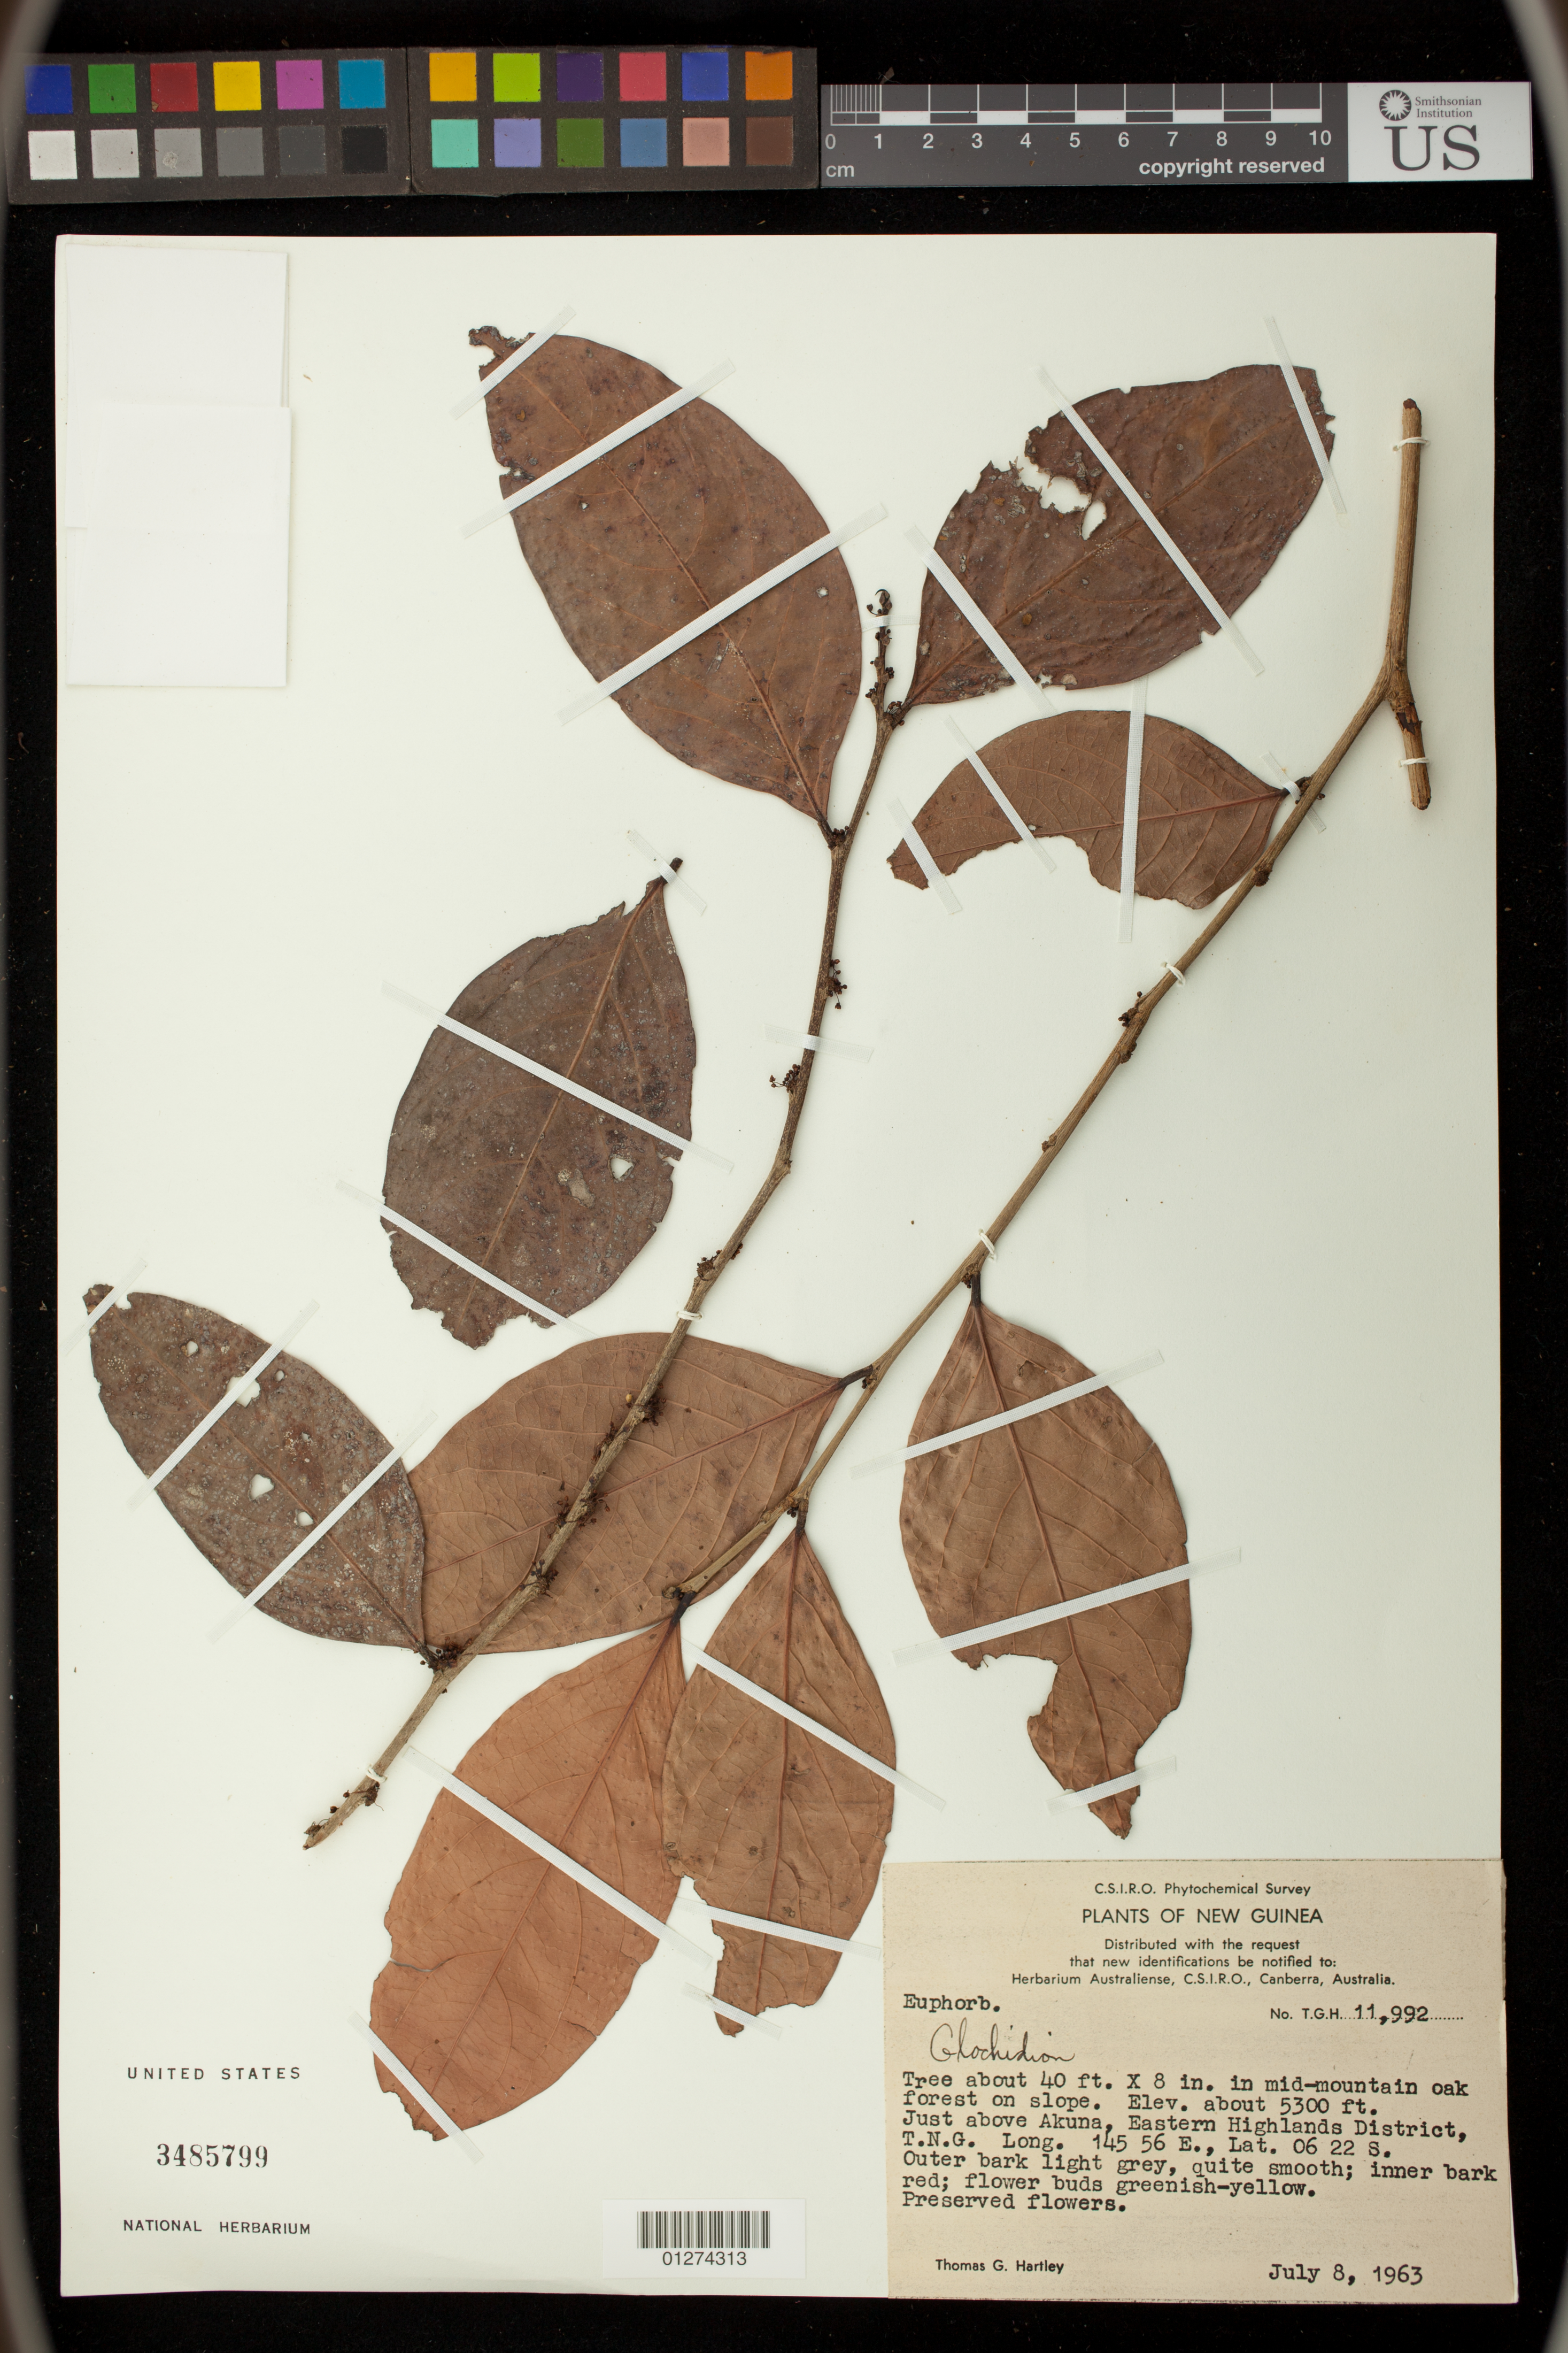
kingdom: Plantae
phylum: Tracheophyta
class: Magnoliopsida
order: Malpighiales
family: Phyllanthaceae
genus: Glochidion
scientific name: Glochidion sp.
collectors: T. G. Hartley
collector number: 11992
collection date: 1963-07-08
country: Papua New Guinea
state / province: Eastern Highlands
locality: Just above Akuna, T.N.G.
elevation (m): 1615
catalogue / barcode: US 3485799